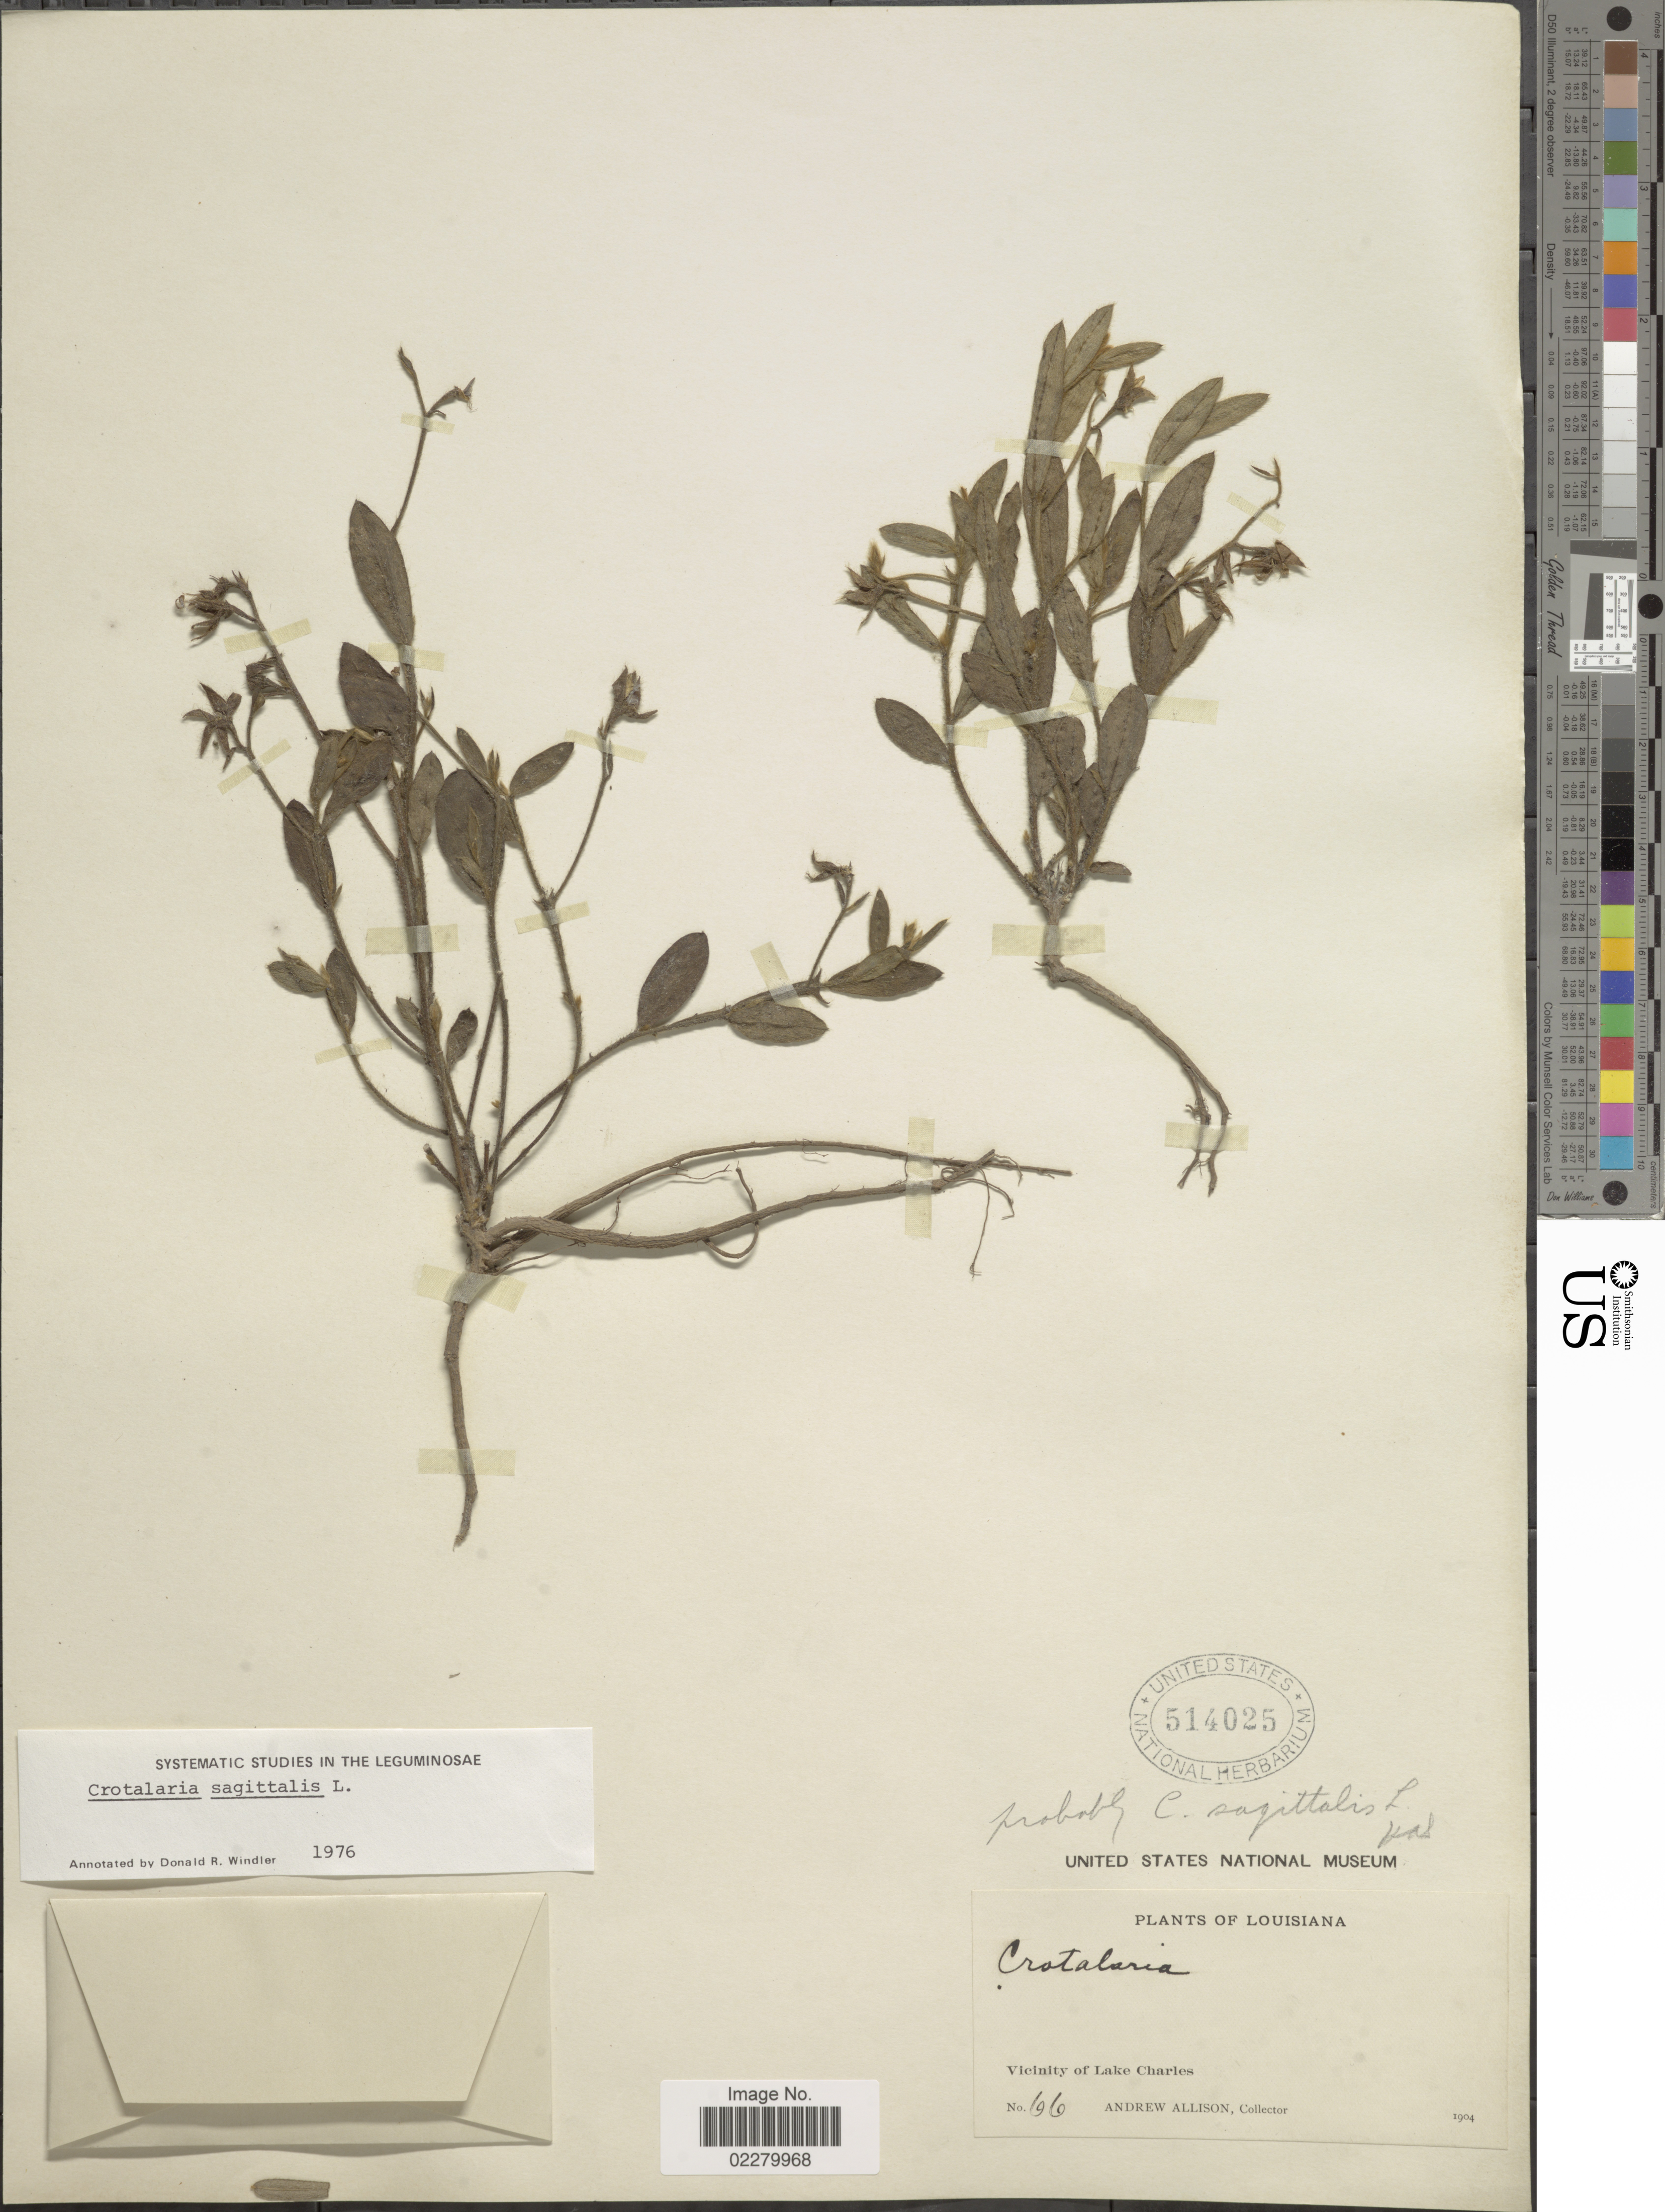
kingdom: Plantae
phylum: Tracheophyta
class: Magnoliopsida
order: Fabales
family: Fabaceae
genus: Crotalaria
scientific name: Crotalaria sagittalis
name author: L.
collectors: A. Allison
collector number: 66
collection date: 1904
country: United States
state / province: Louisiana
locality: Vicinity of Lake Charles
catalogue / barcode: US 514025